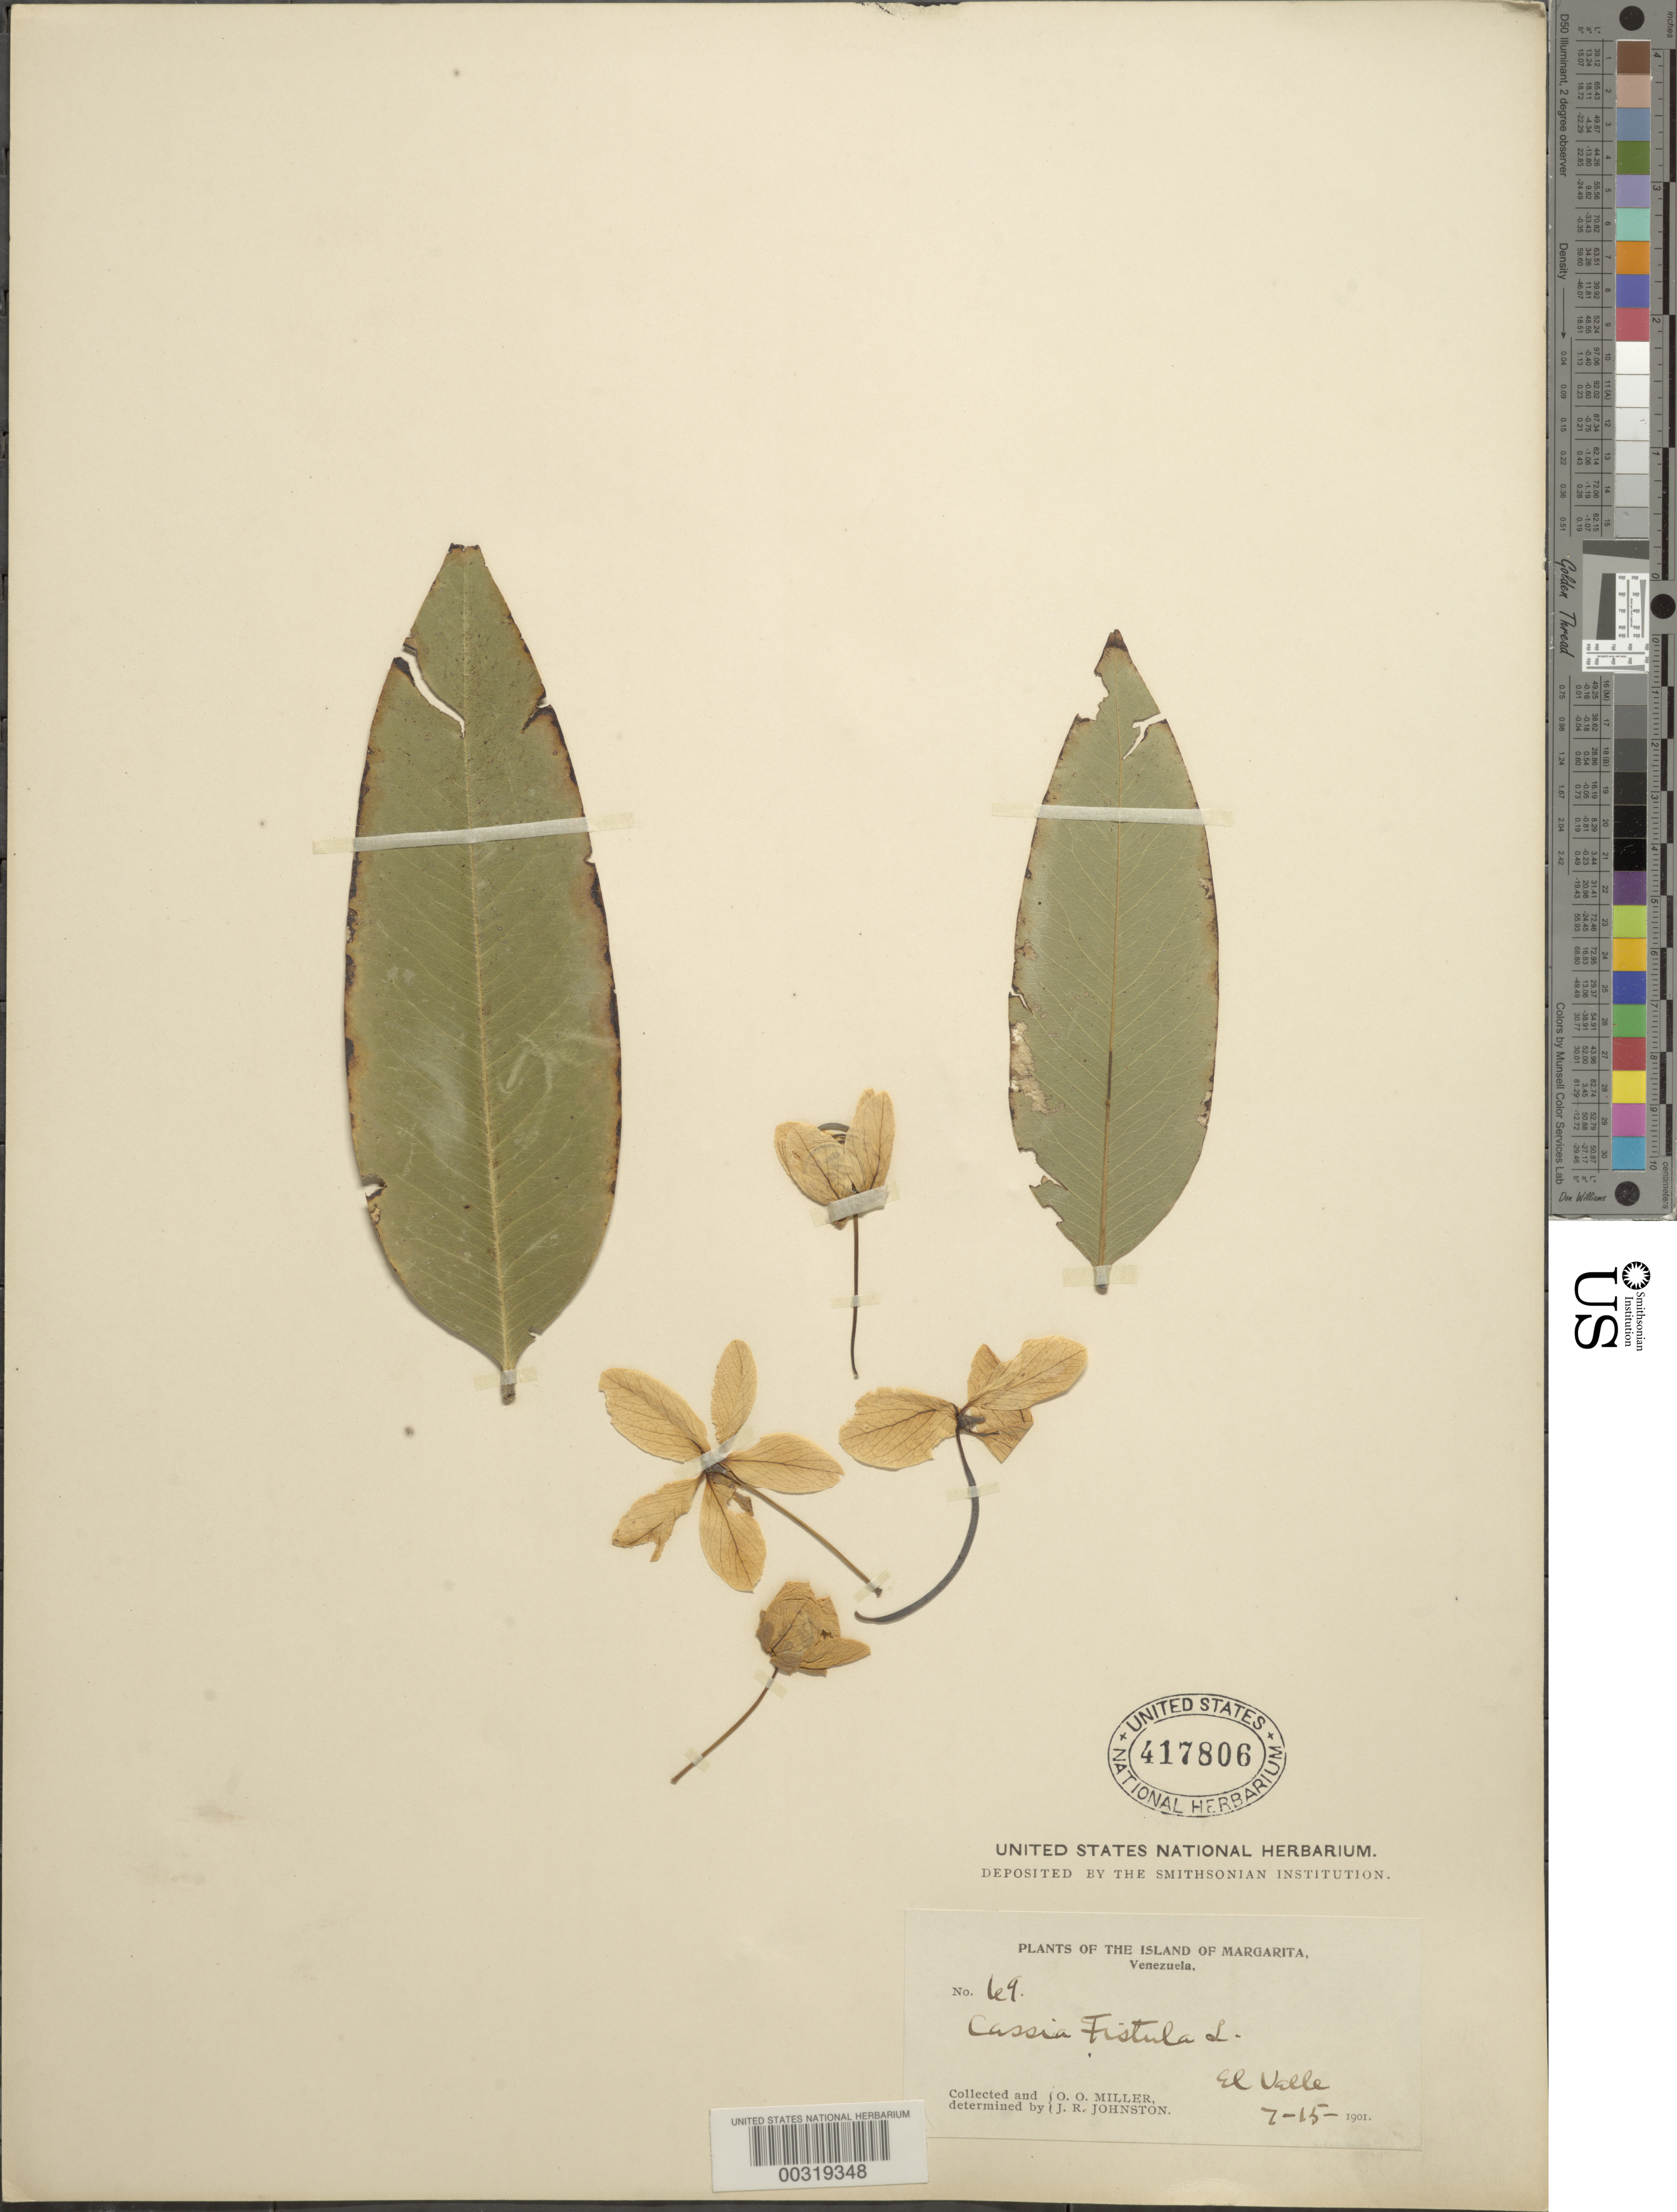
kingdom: Plantae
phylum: Tracheophyta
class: Magnoliopsida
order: Fabales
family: Fabaceae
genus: Cassia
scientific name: Cassia fistula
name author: L.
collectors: O. O. Miller & J. Johnston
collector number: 69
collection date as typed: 15 Jul 1901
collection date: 1901-07-15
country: Venezuela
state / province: Nueva Esparta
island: Margarita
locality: Margarita island; el valle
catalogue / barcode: US 417806